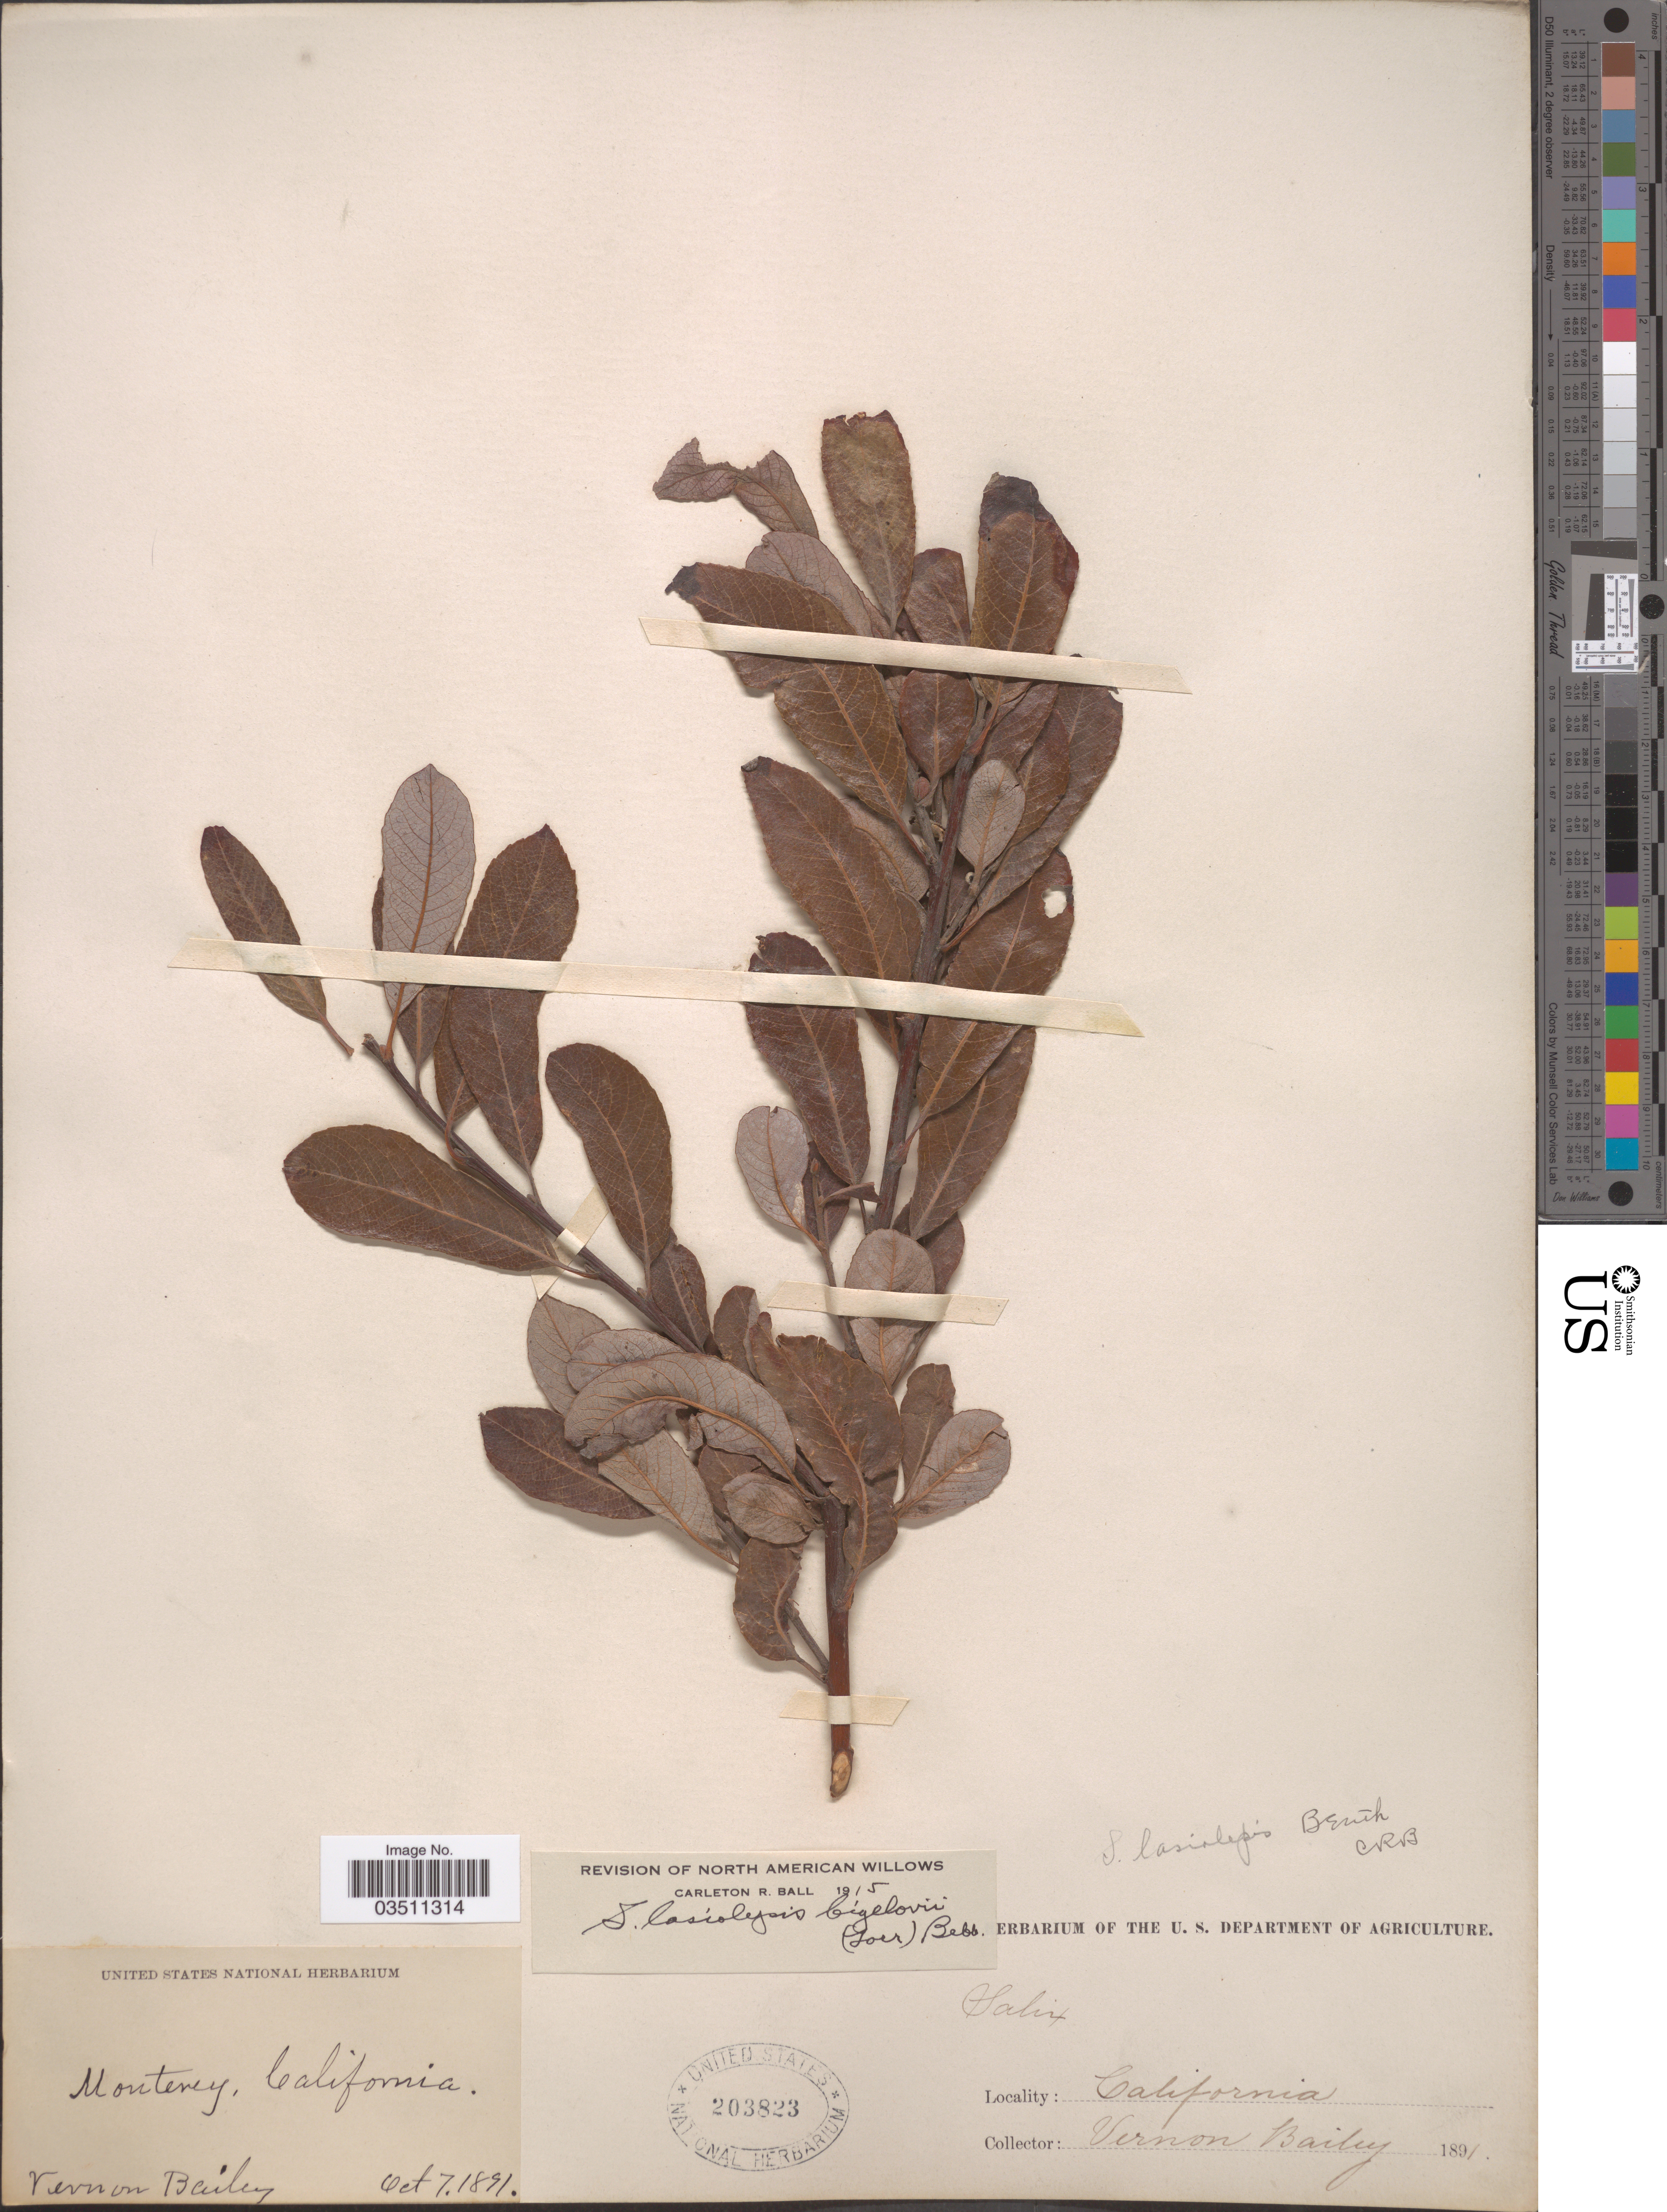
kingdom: Plantae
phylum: Tracheophyta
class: Magnoliopsida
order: Malpighiales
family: Salicaceae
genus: Salix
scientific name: Salix lasiolepis var. bigelovii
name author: Benth.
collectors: V. O. Bailey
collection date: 1891-10-07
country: United States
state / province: California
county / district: Monterey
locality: Monterey.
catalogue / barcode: US 203823